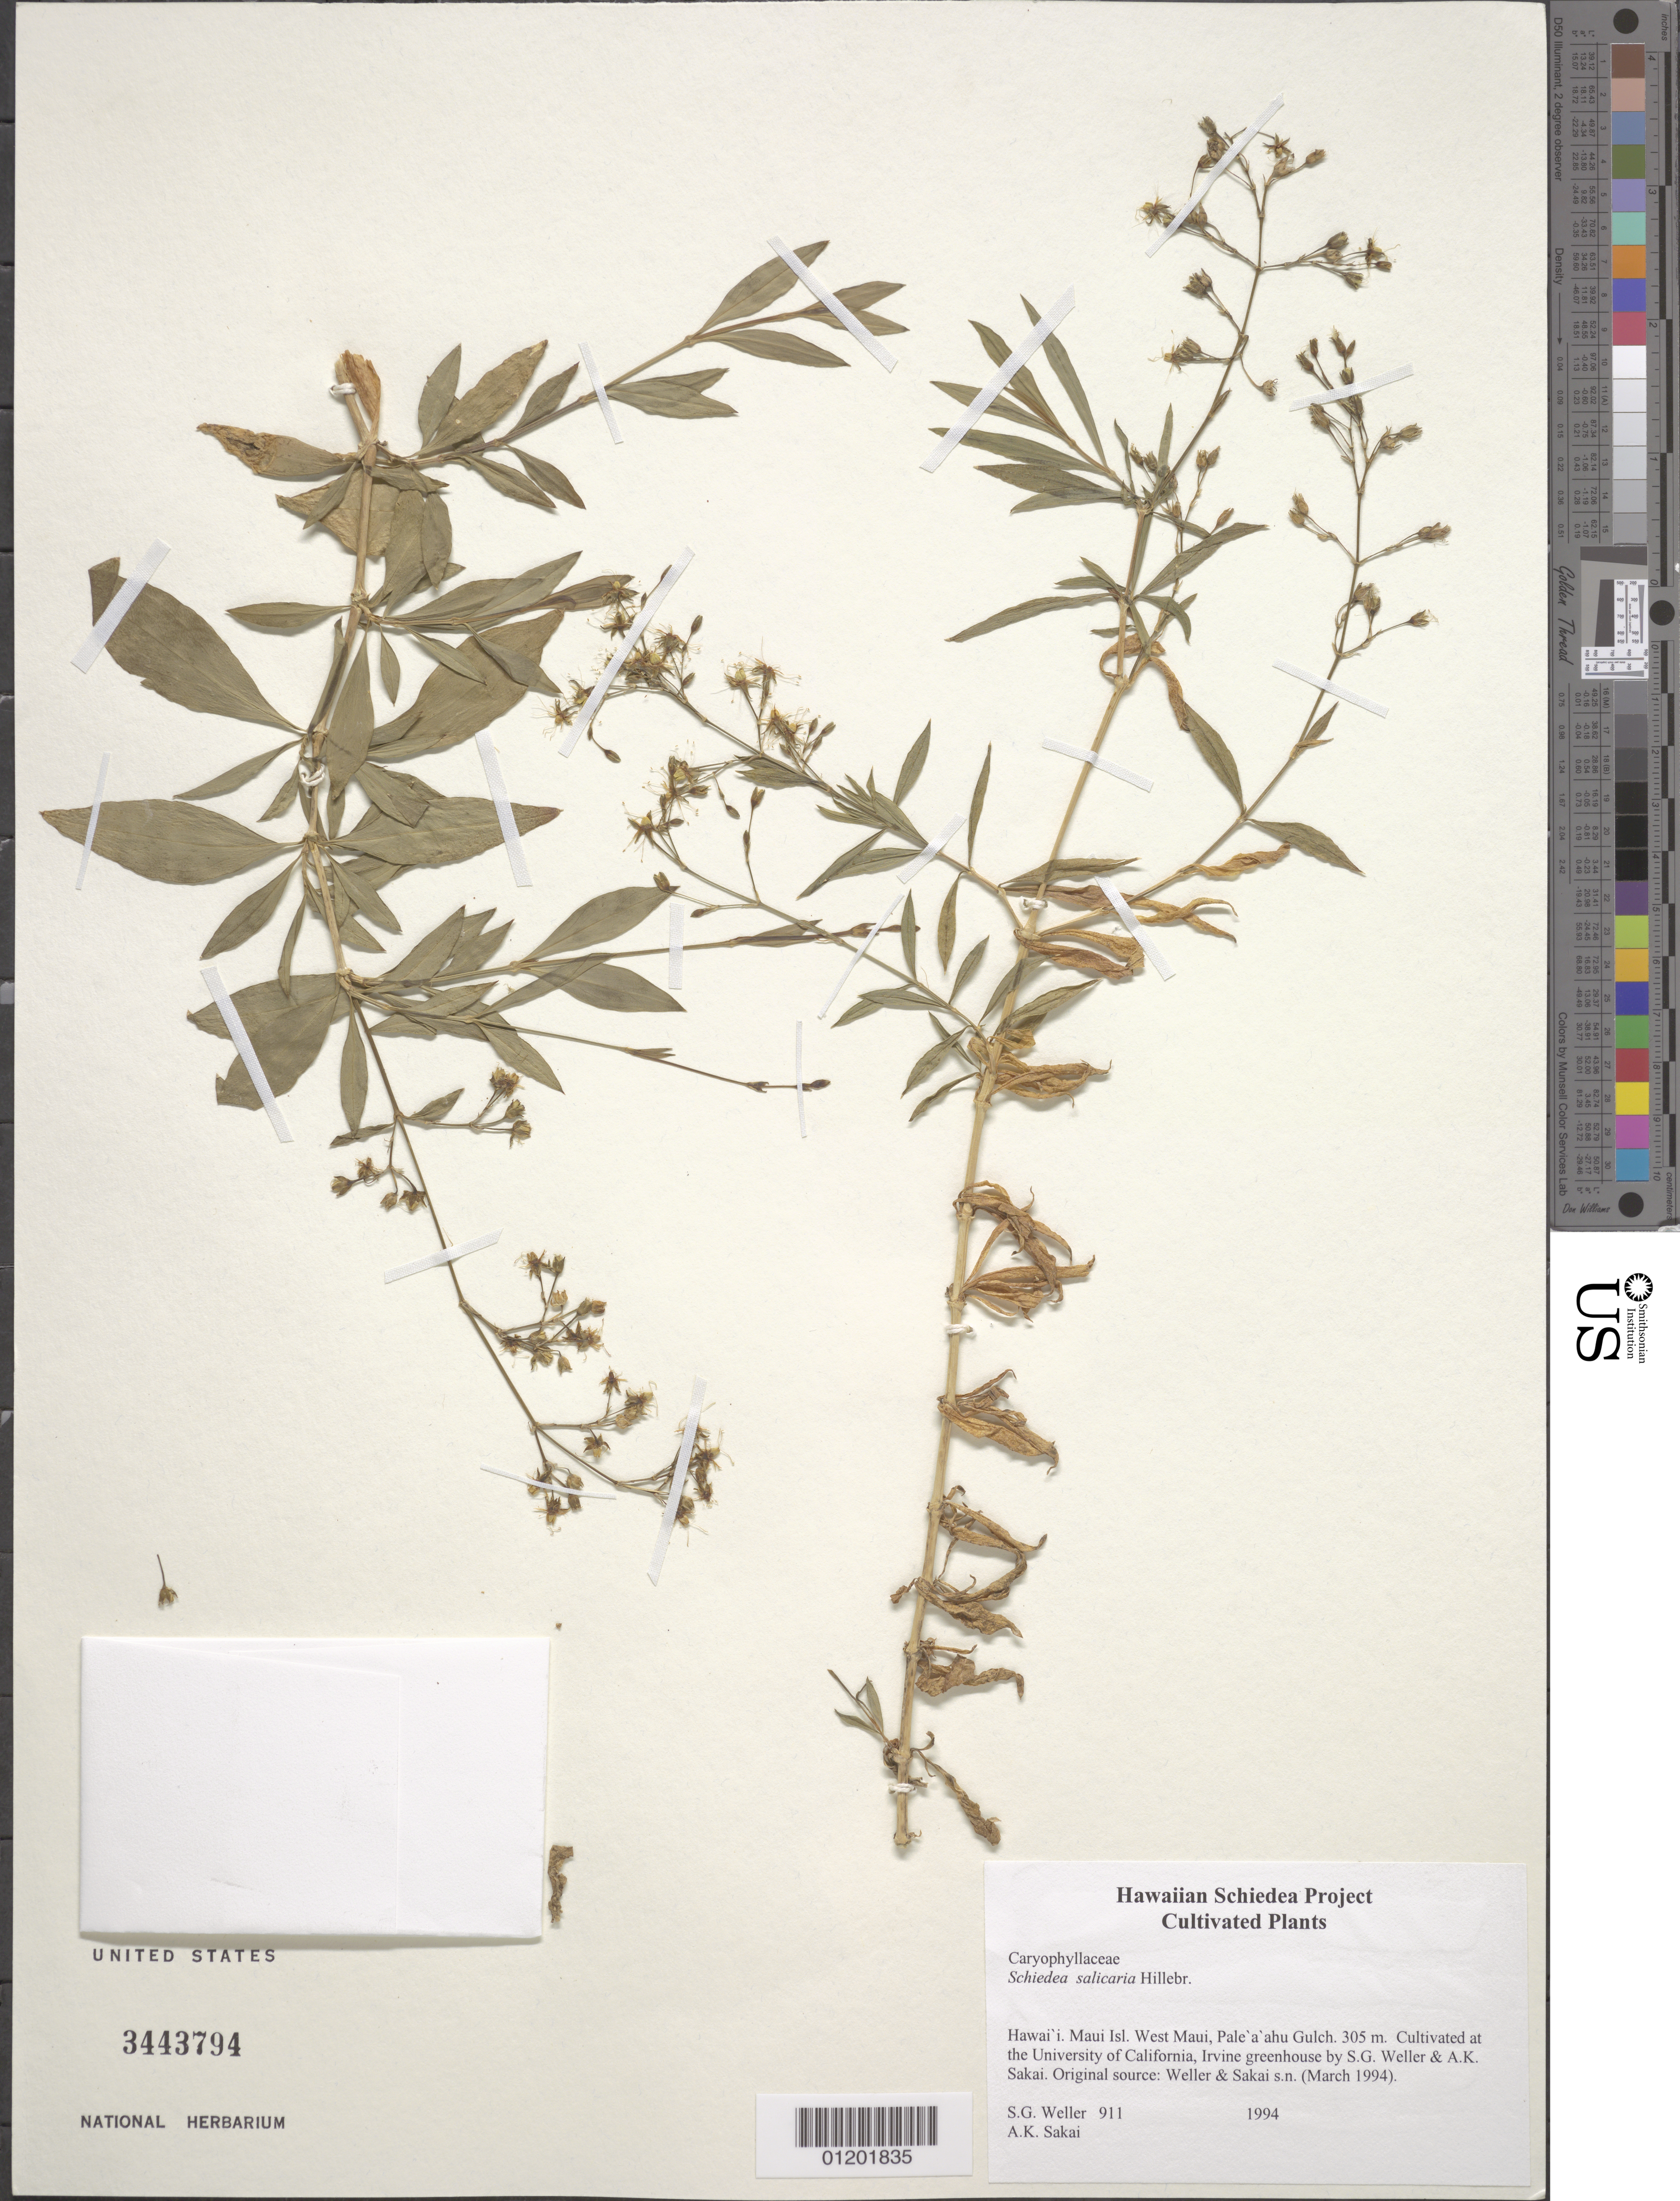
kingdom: Plantae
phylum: Tracheophyta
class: Magnoliopsida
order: Caryophyllales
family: Caryophyllaceae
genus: Schiedea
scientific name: Schiedea salicaria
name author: Hillebr.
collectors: S. G. Weller & A. Sakai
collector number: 911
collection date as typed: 1994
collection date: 1994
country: United States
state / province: California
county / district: Orange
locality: University of California, Irvine greenhouse.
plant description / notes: Cultivated at the University of California, Irvine greenhouse by S.G. Weller & A.K. Sakai. Original source: from seeds collected by Weller & Sakai in March 1994, West Maui, Pale'a'ahu Gulch, 305 m.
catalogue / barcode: US 3443794